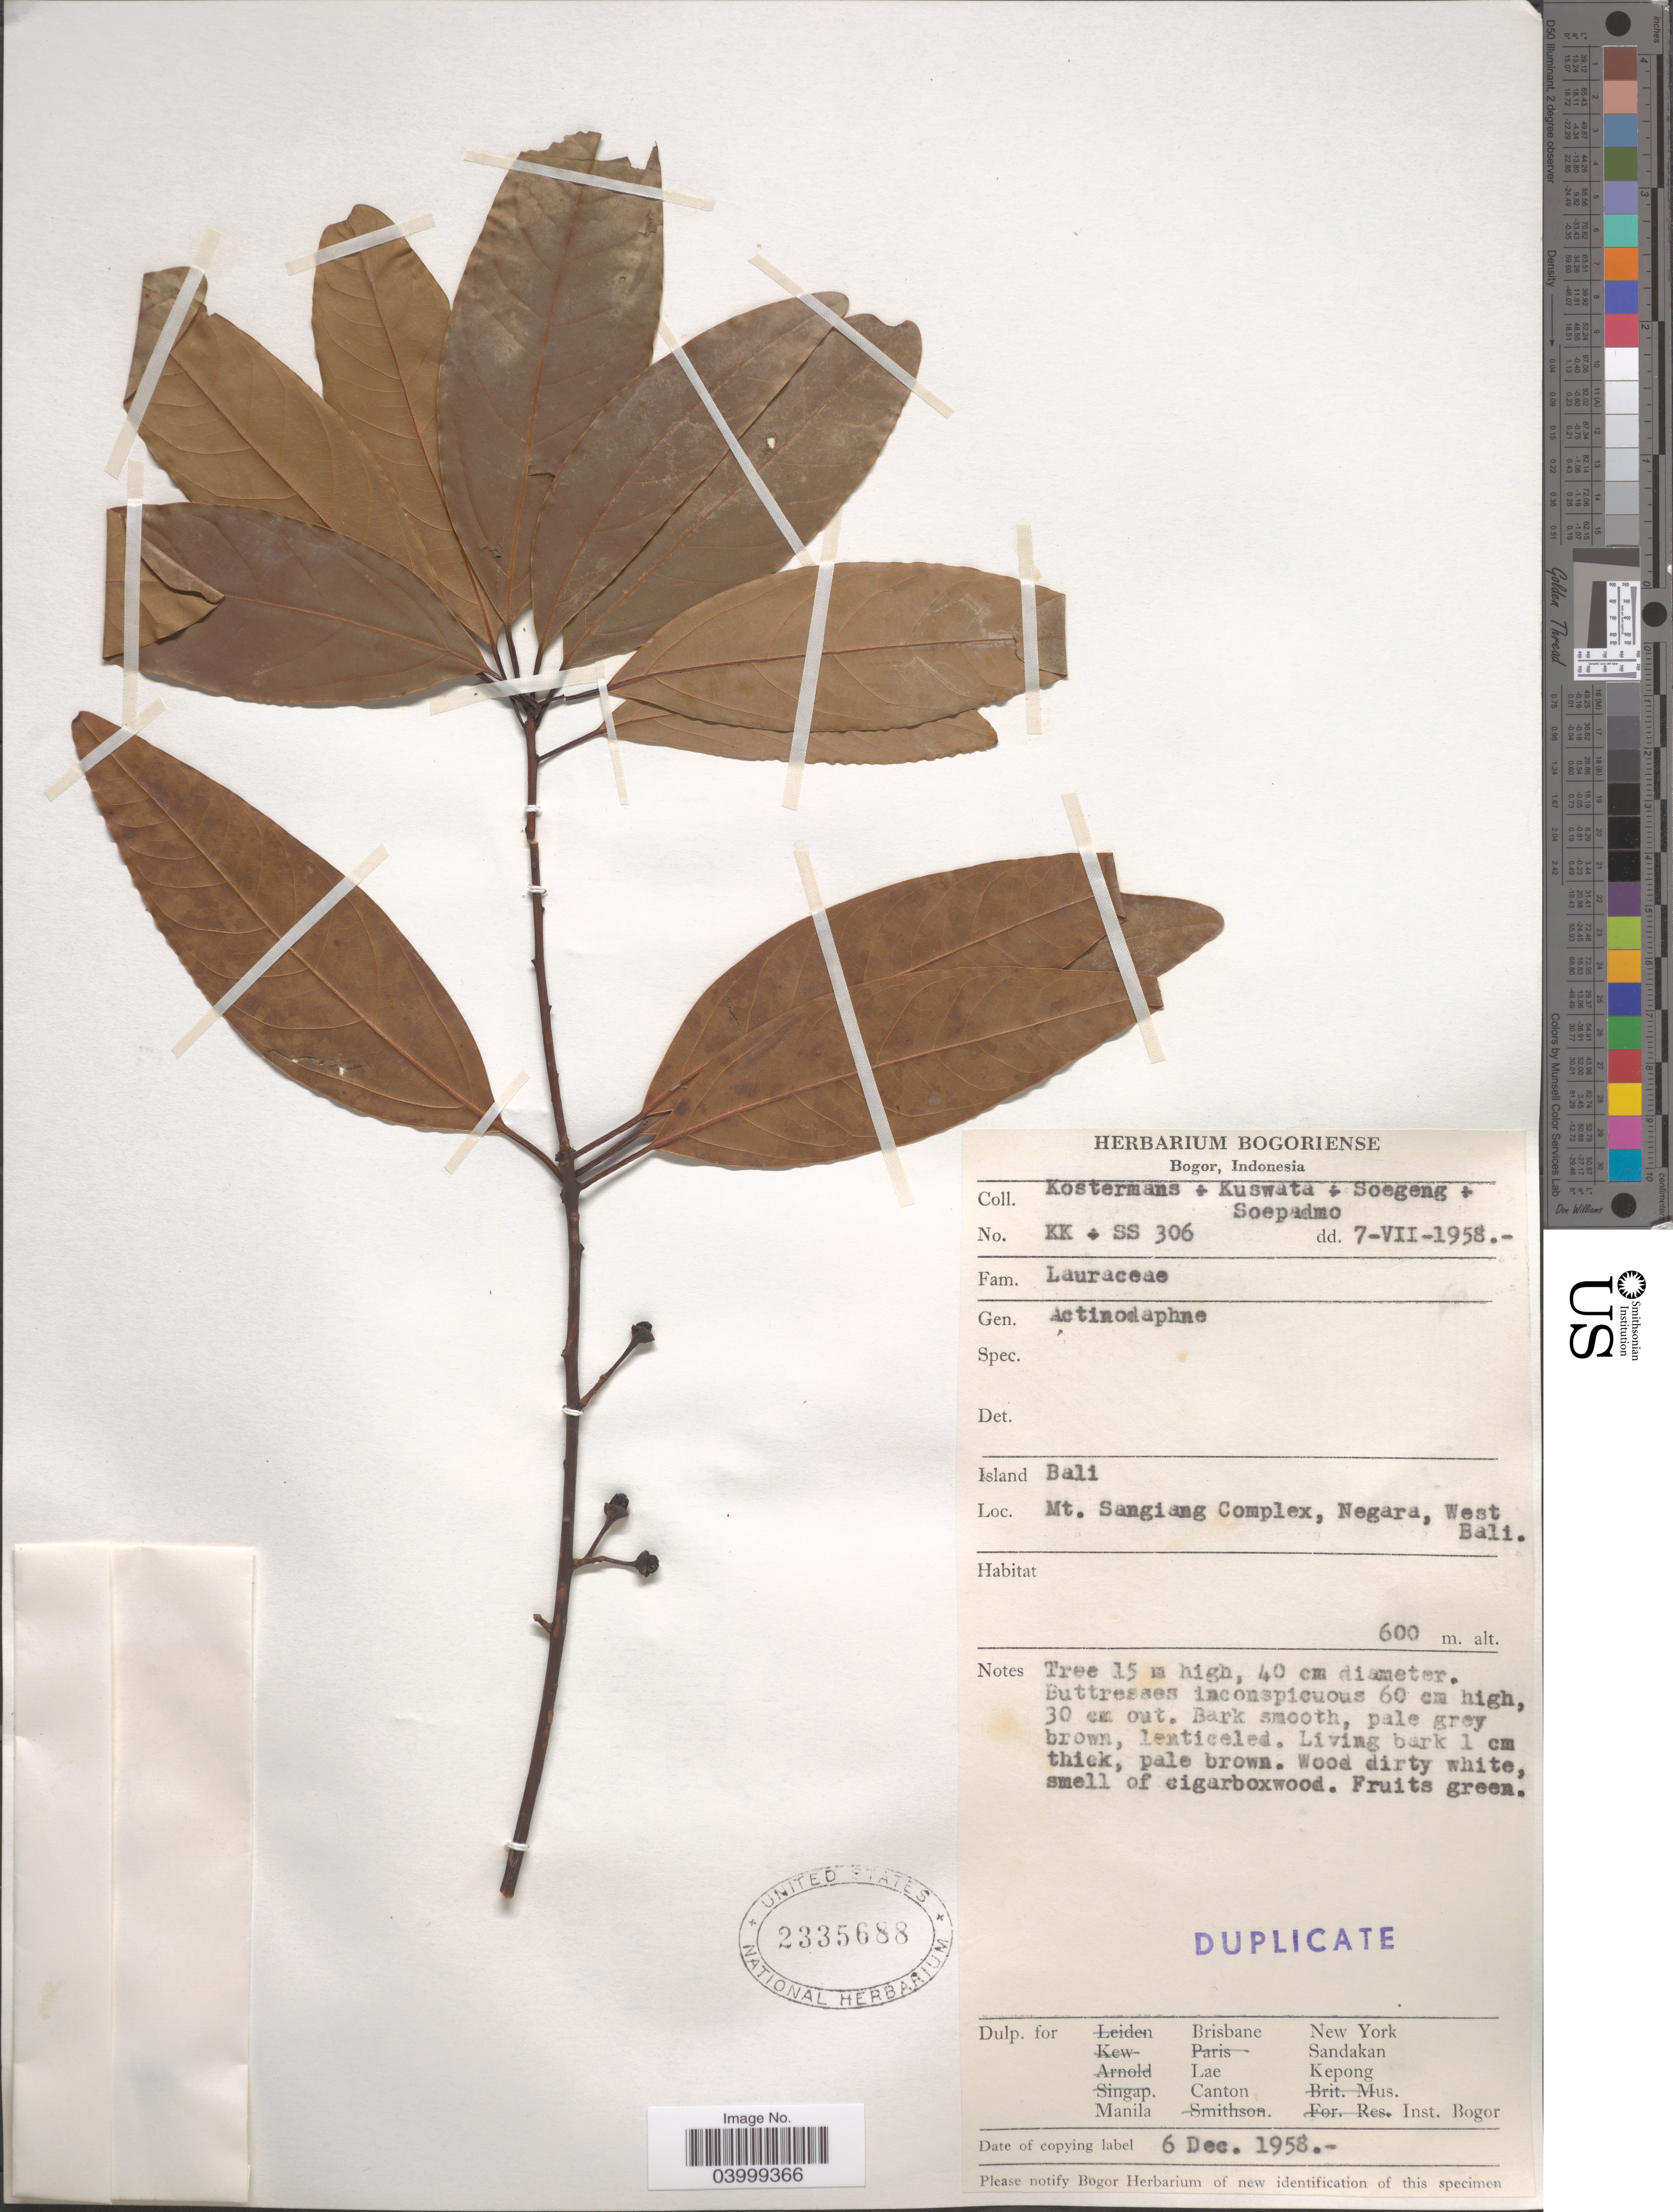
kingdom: Plantae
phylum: Tracheophyta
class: Magnoliopsida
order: Laurales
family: Lauraceae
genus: Actinodaphne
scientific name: Actinodaphne sp.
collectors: Kostermans, -. Kuswata, -. Soegeng & -. Soepadmo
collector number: KK + SS 306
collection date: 1958-07-07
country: Indonesia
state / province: Nusa Tenggara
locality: Island. Bali. Mt. Sangiang Complex, Negra, West Bali.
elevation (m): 600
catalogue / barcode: US 2335688